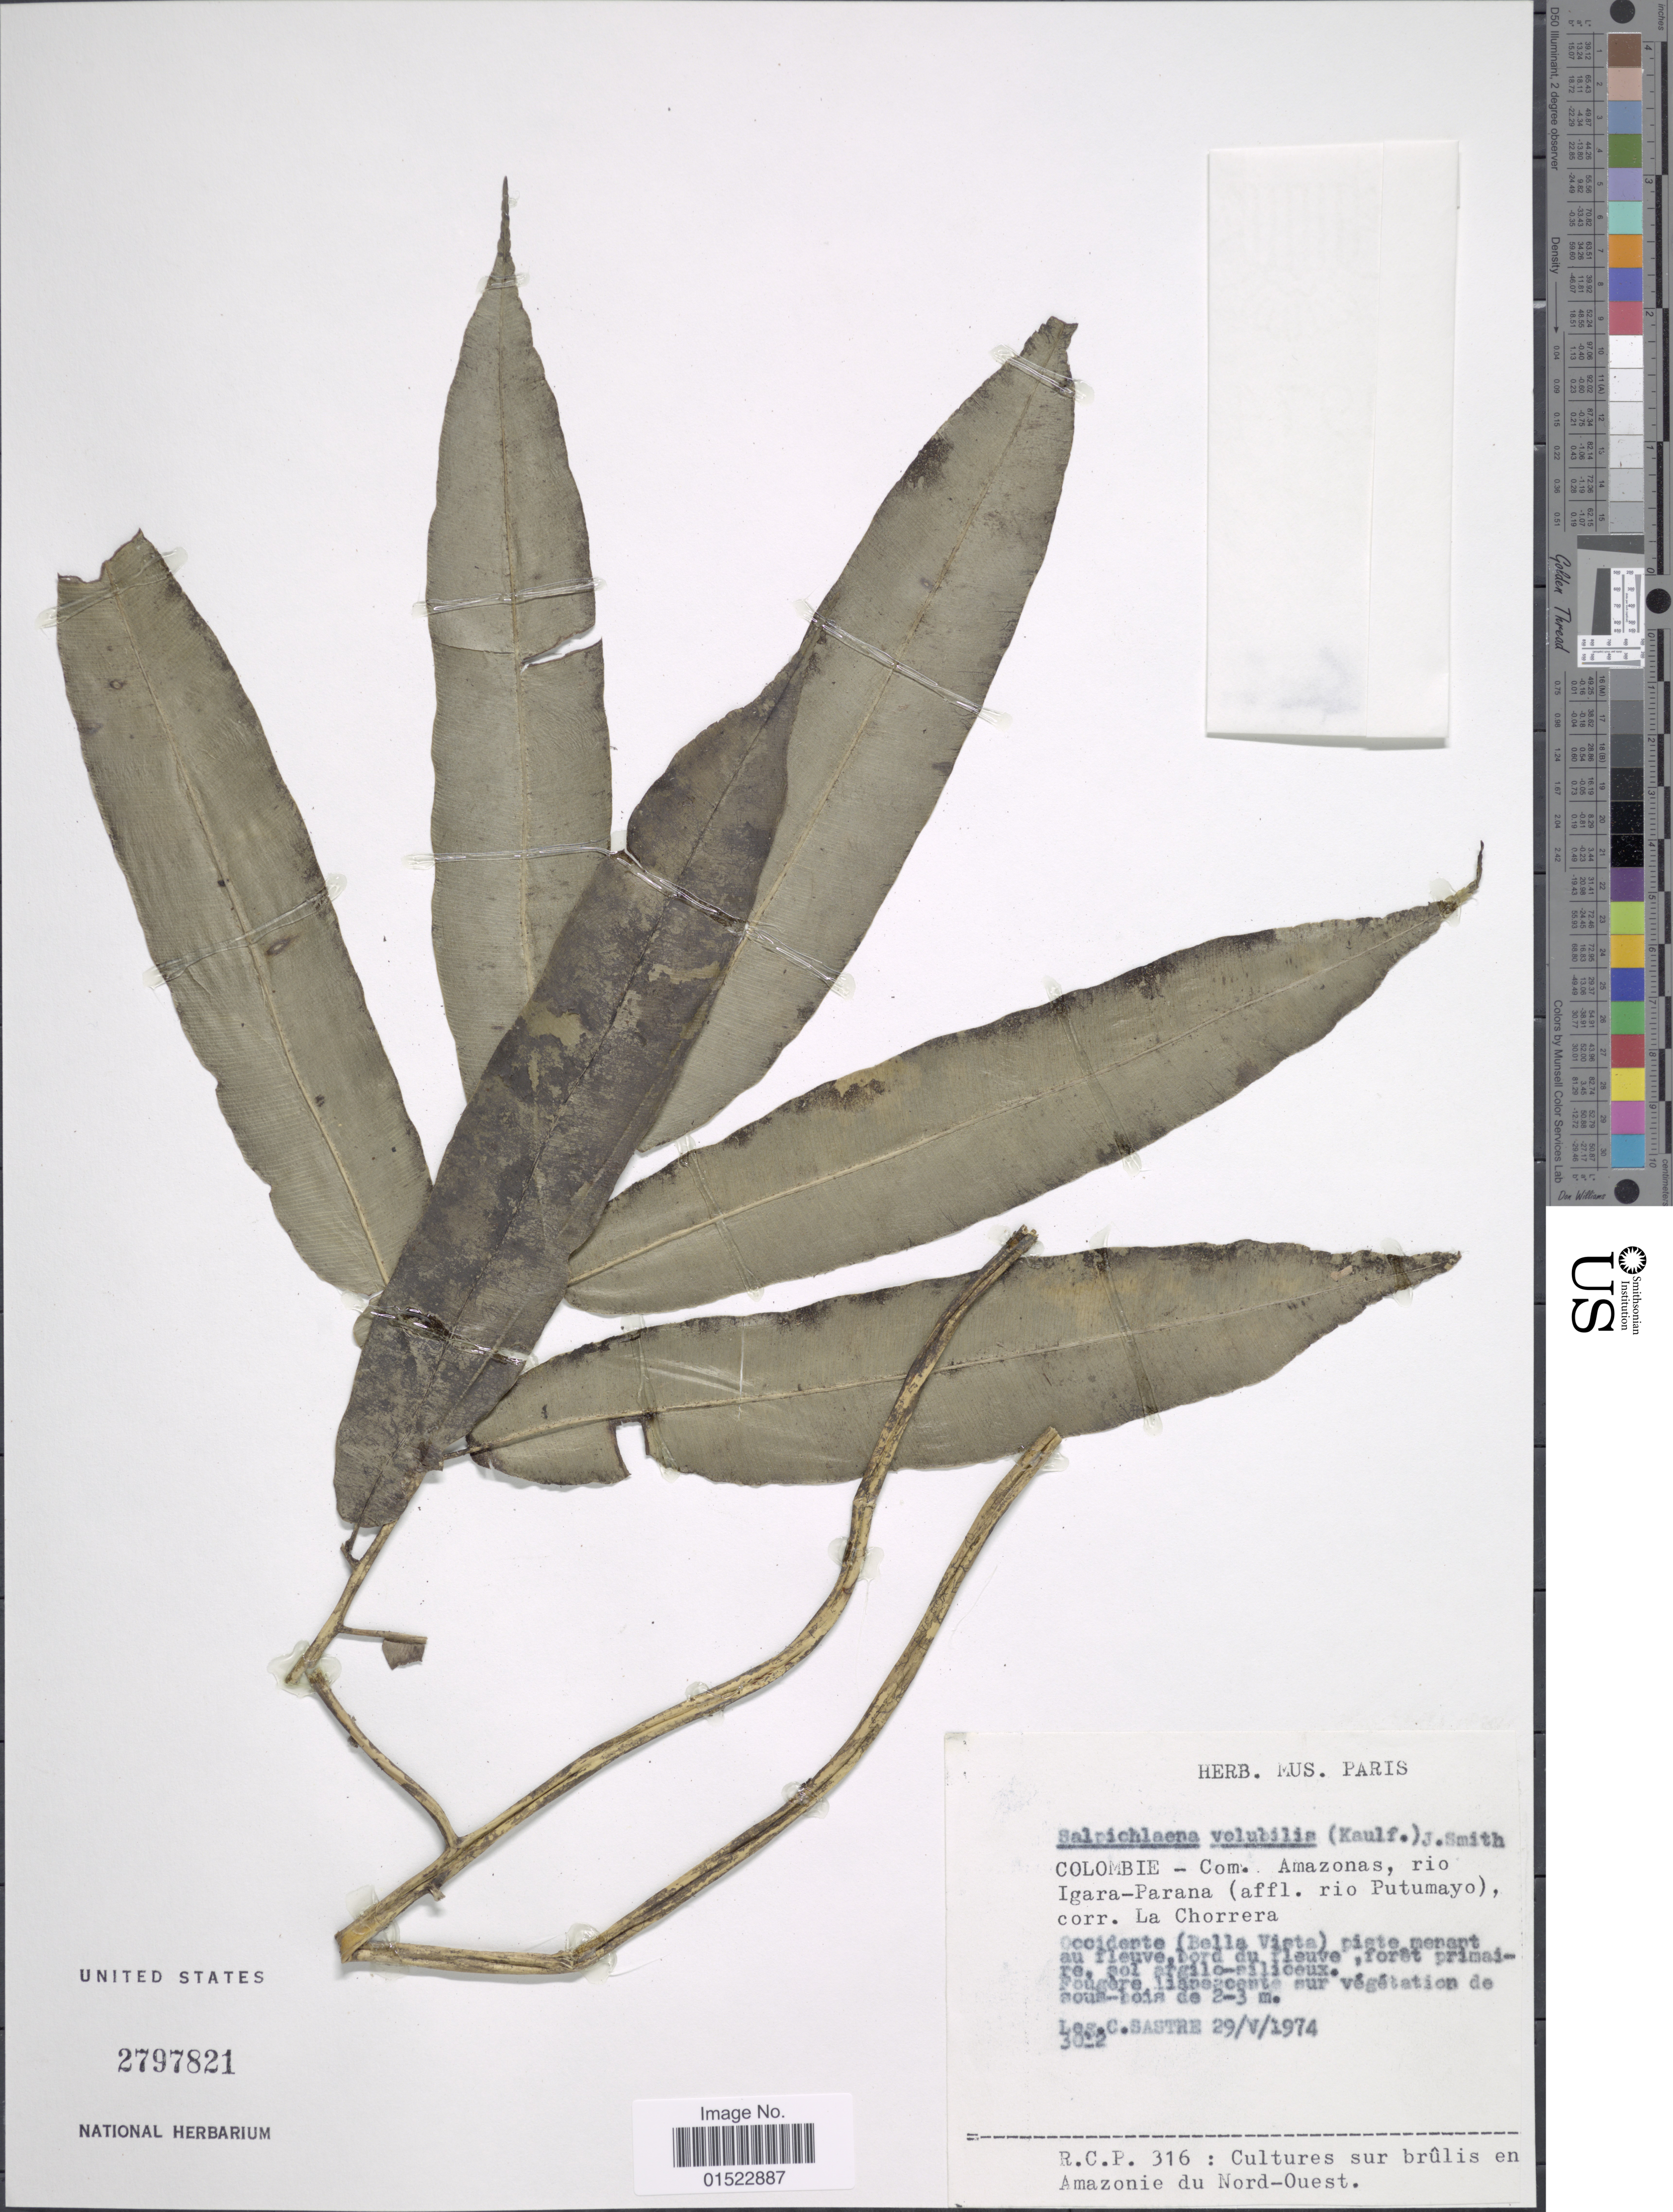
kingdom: Plantae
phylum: Tracheophyta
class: Polypodiopsida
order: Polypodiales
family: Blechnaceae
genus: Salpichlaena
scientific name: Salpichlaena volubilis subsp. volubilis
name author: (Kaulf.) J. Sm.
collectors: C. Sastre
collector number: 3012*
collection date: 1974-05-29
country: Colombia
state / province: Amazônas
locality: Rio Igara-Parana (affl. rio Putumayo), corr. La Chorrera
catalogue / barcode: US 2797821